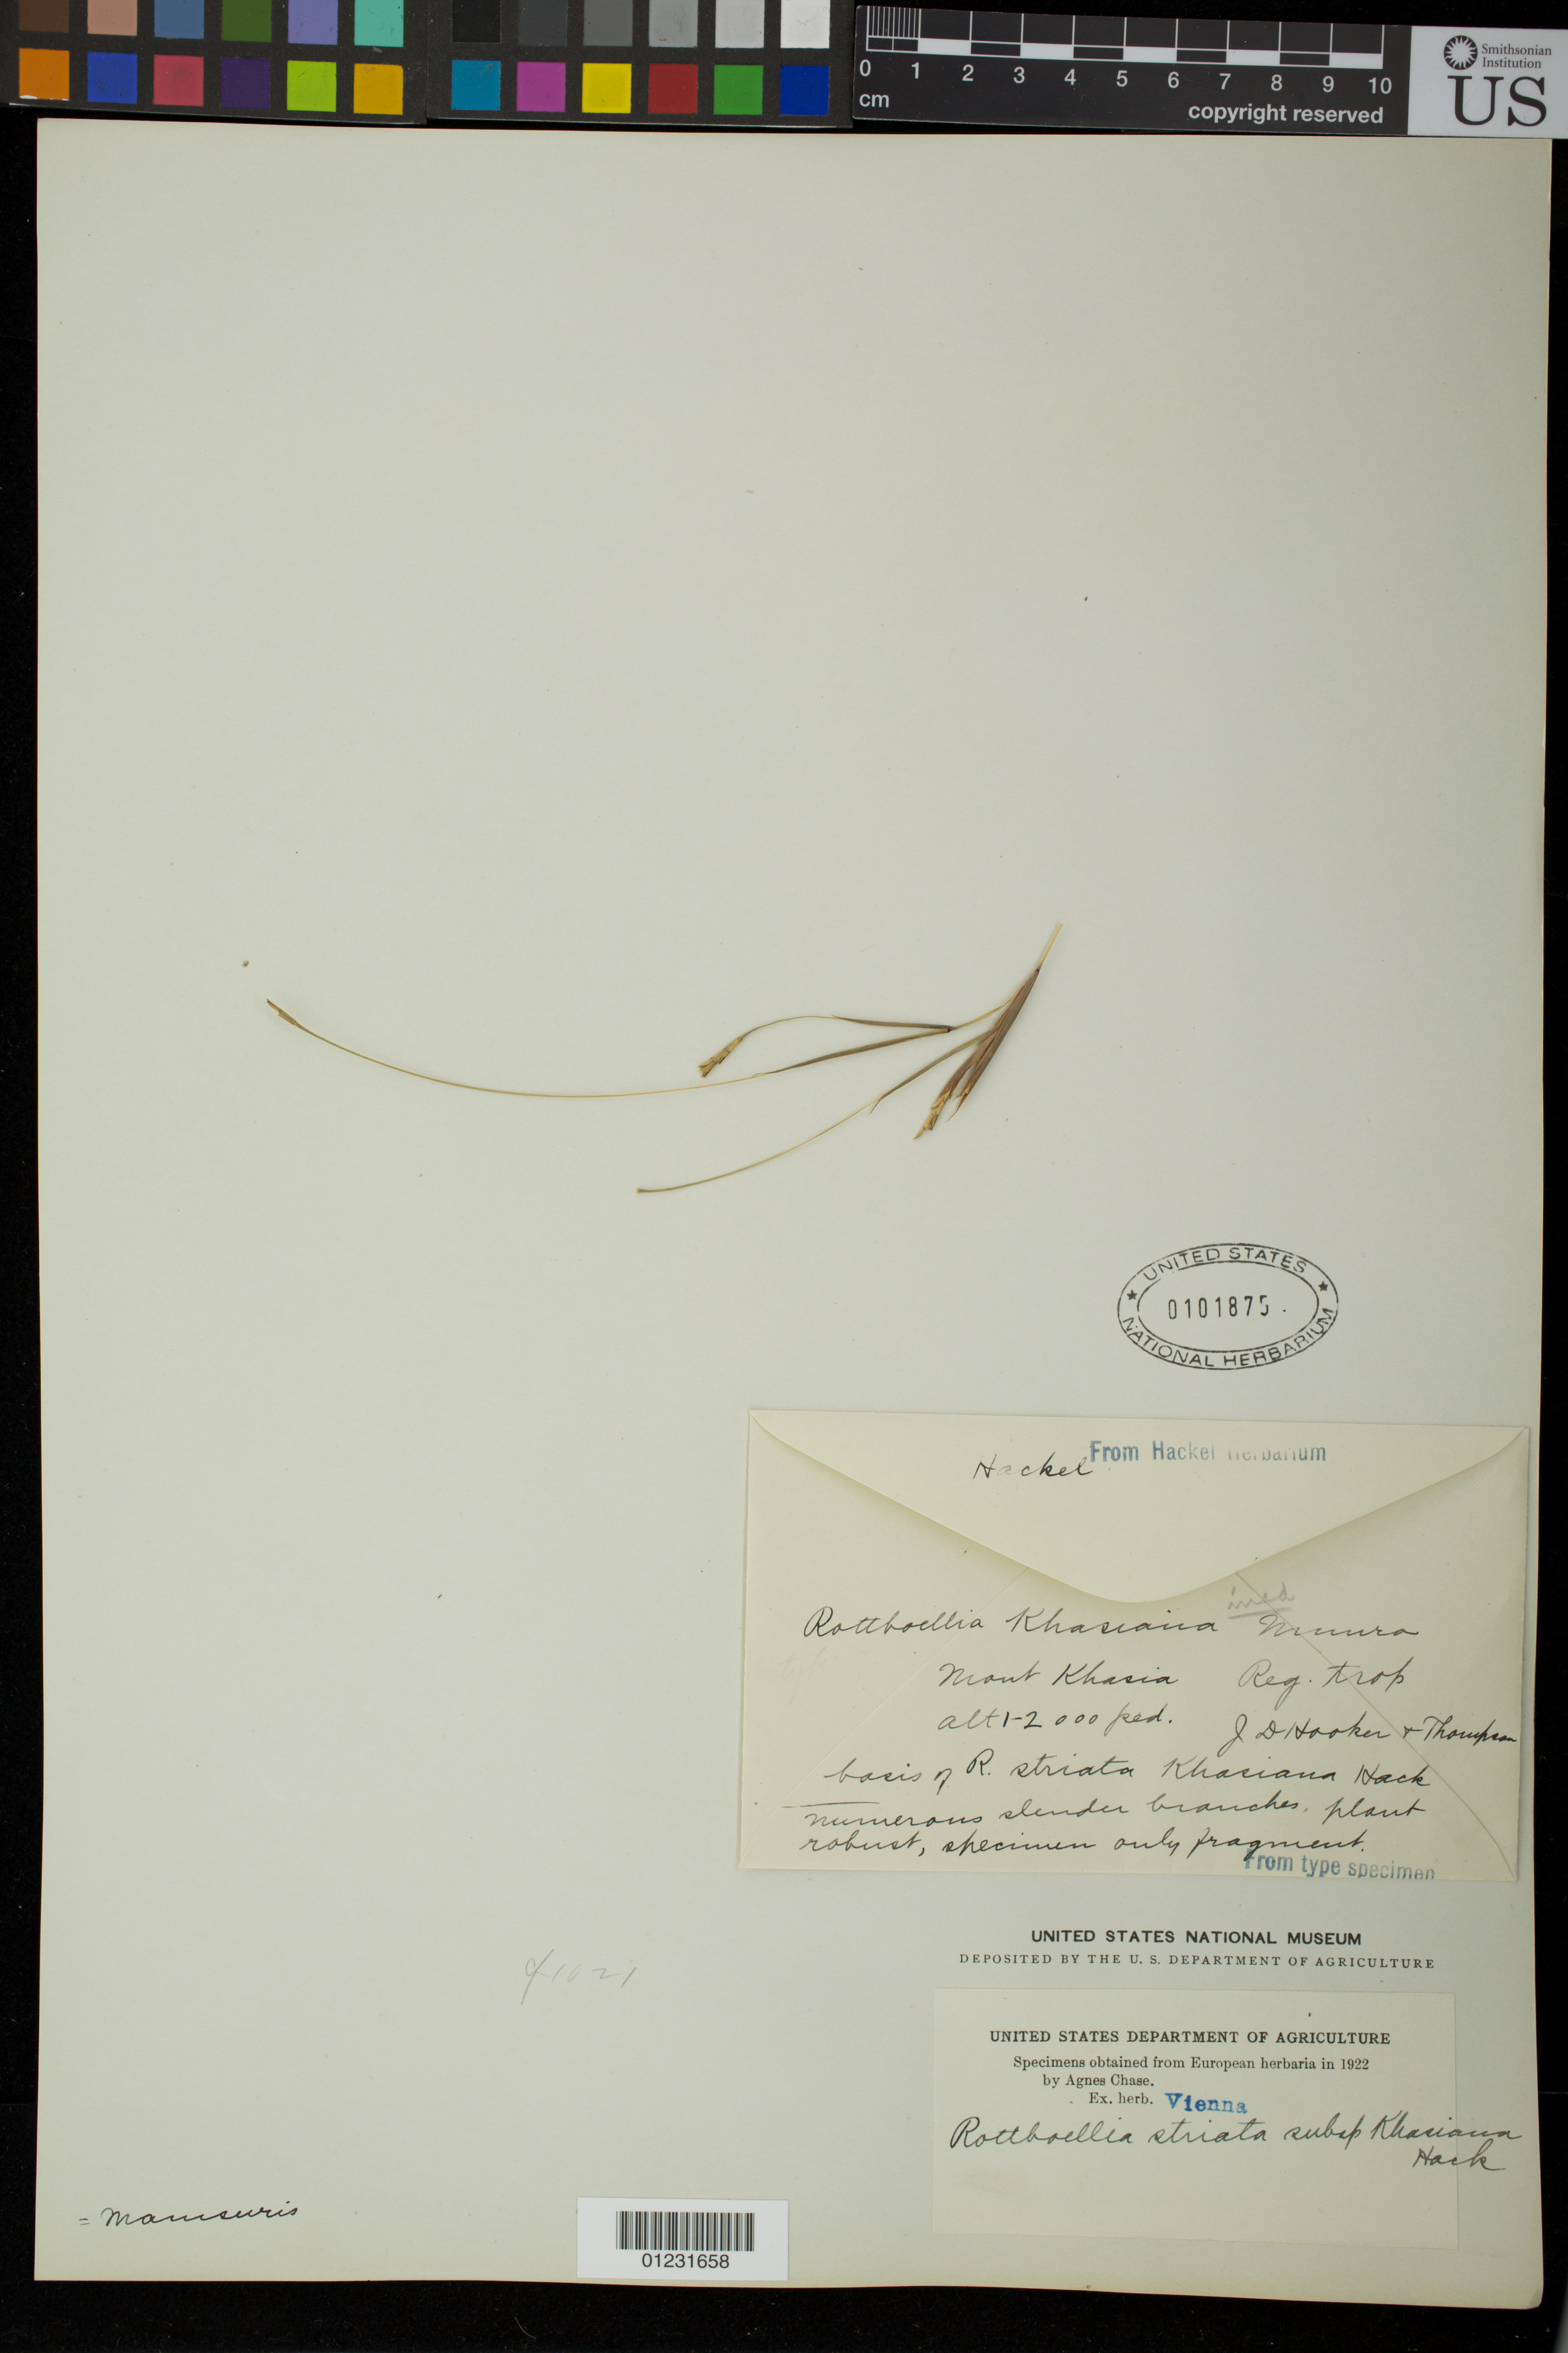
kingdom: Plantae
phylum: Tracheophyta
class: Liliopsida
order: Poales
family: Poaceae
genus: Rottboellia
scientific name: Rottboellia striata var. khasiana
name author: Hack. in A. DC. & C. DC.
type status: Syntype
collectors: -. Hooker & Thompson, --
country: India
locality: Mont Khasia.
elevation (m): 305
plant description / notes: Fragmentary material of type specimen ex herb. Vienna.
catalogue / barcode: US 101875